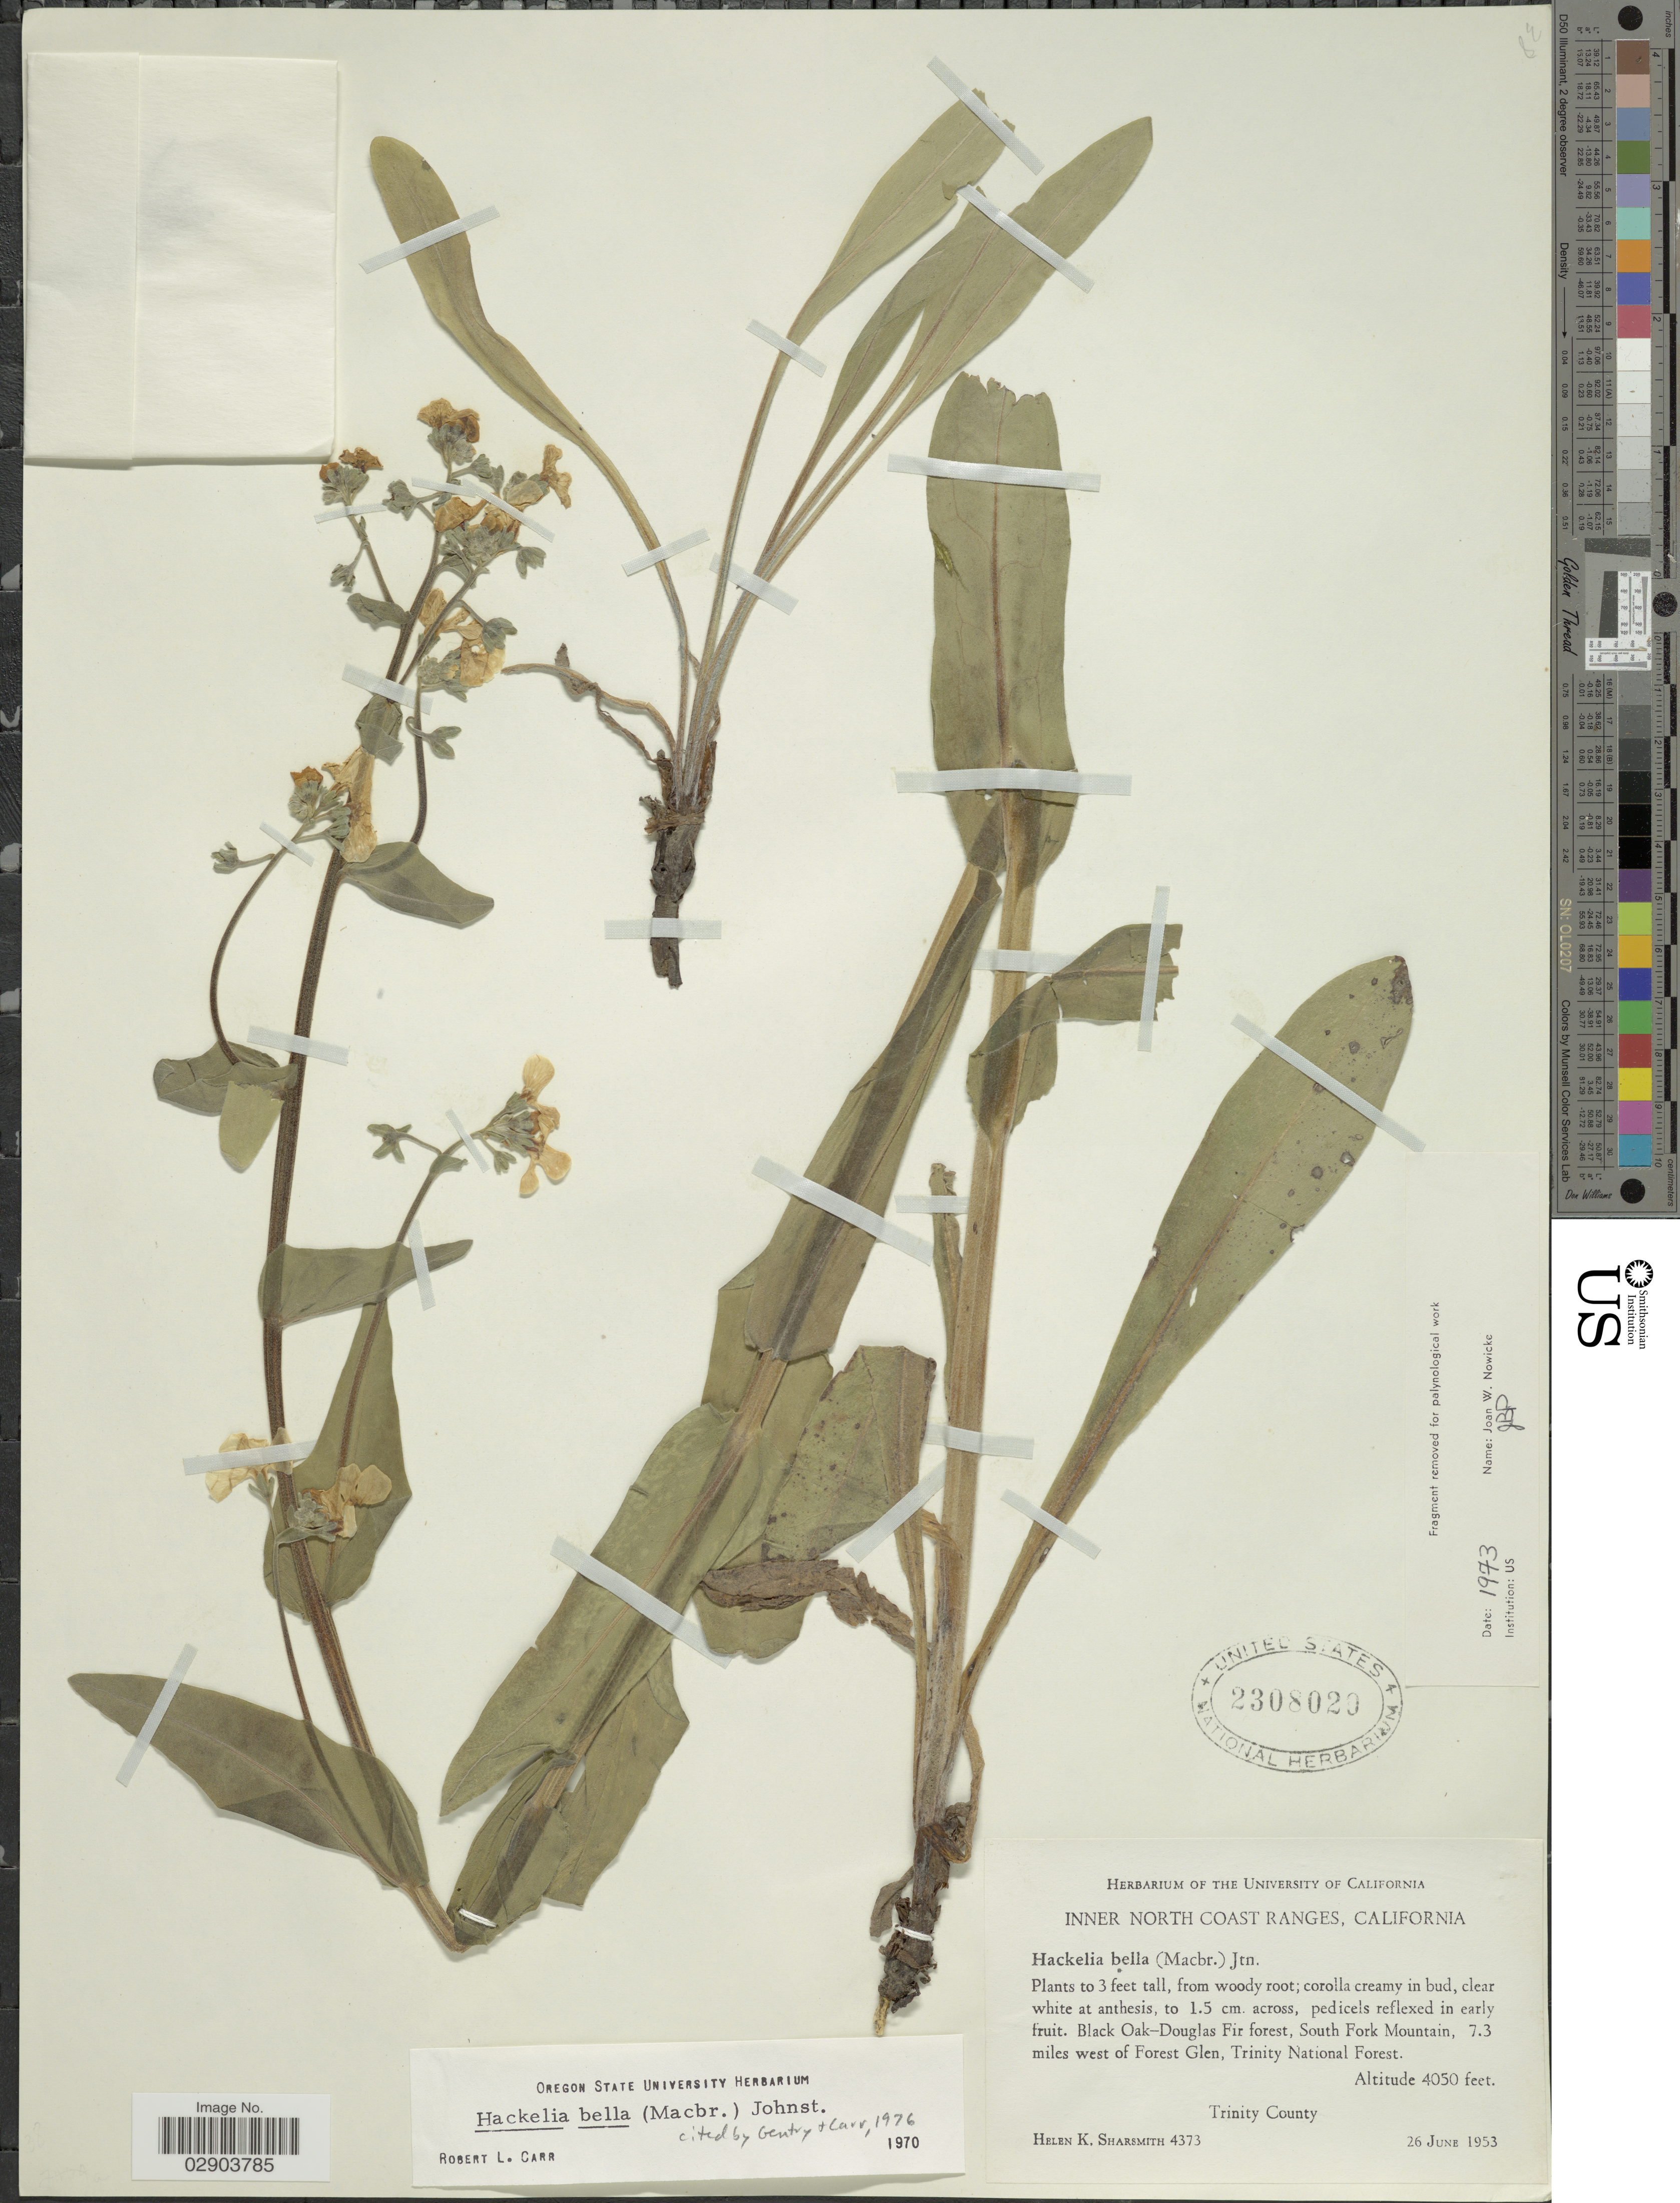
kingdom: Plantae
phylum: Tracheophyta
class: Magnoliopsida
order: Boraginales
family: Boraginaceae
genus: Hackelia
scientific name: Hackelia bella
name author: (J.F. Macbr.) I.M. Johnst.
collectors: H. Sharsmith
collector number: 4373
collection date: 1953-06-26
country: United States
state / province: California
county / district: Trinity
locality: Inner North Coast Ranges, Black Oak-Douglas Fir forest, South Fork Mountain, 7.3 miles west of Forest Glen, Trinity National Forest, Trinity County.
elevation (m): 1234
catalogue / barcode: US 2308020